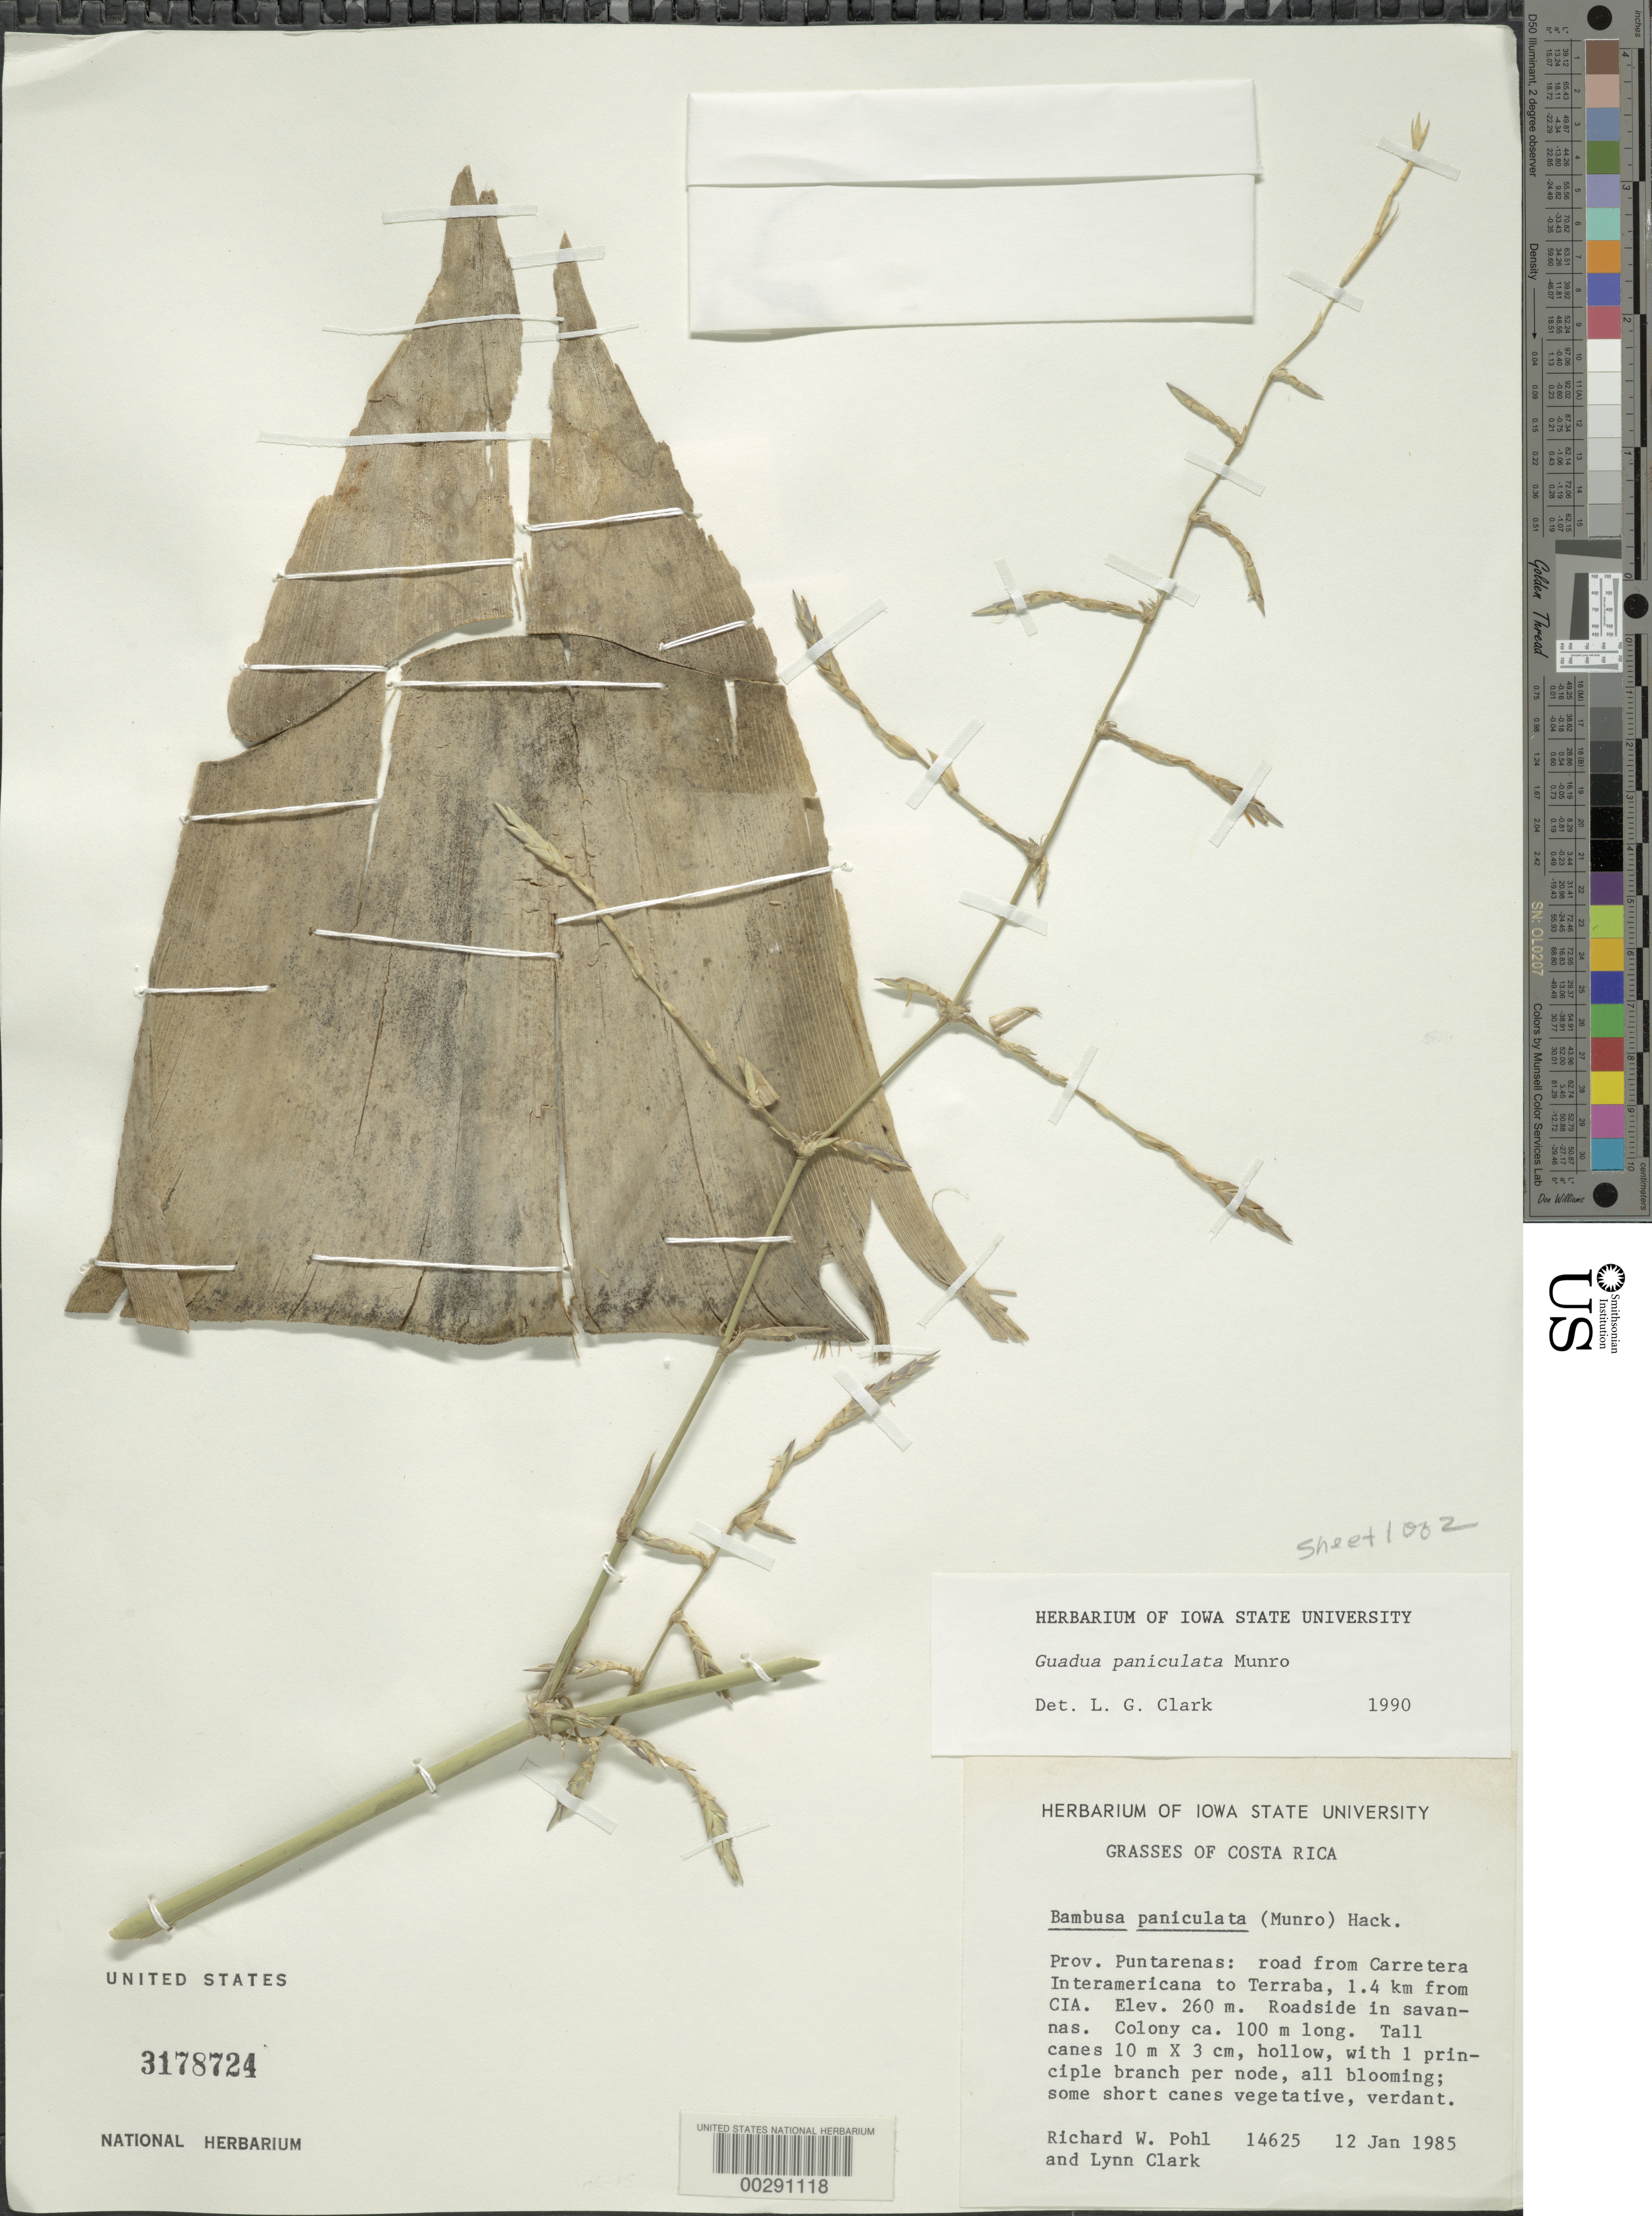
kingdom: Plantae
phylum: Tracheophyta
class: Liliopsida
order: Poales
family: Poaceae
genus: Guadua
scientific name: Guadua refracta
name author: Munro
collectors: R. W. Pohl & L. G. Clark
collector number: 14625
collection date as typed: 12 Jan 1985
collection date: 1985-01-12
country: Costa Rica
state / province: Puntarenas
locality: Road from carretera interamericana to terraba, 1.4 km from cia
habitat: Roadside in savannas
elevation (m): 260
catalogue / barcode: US 3178724